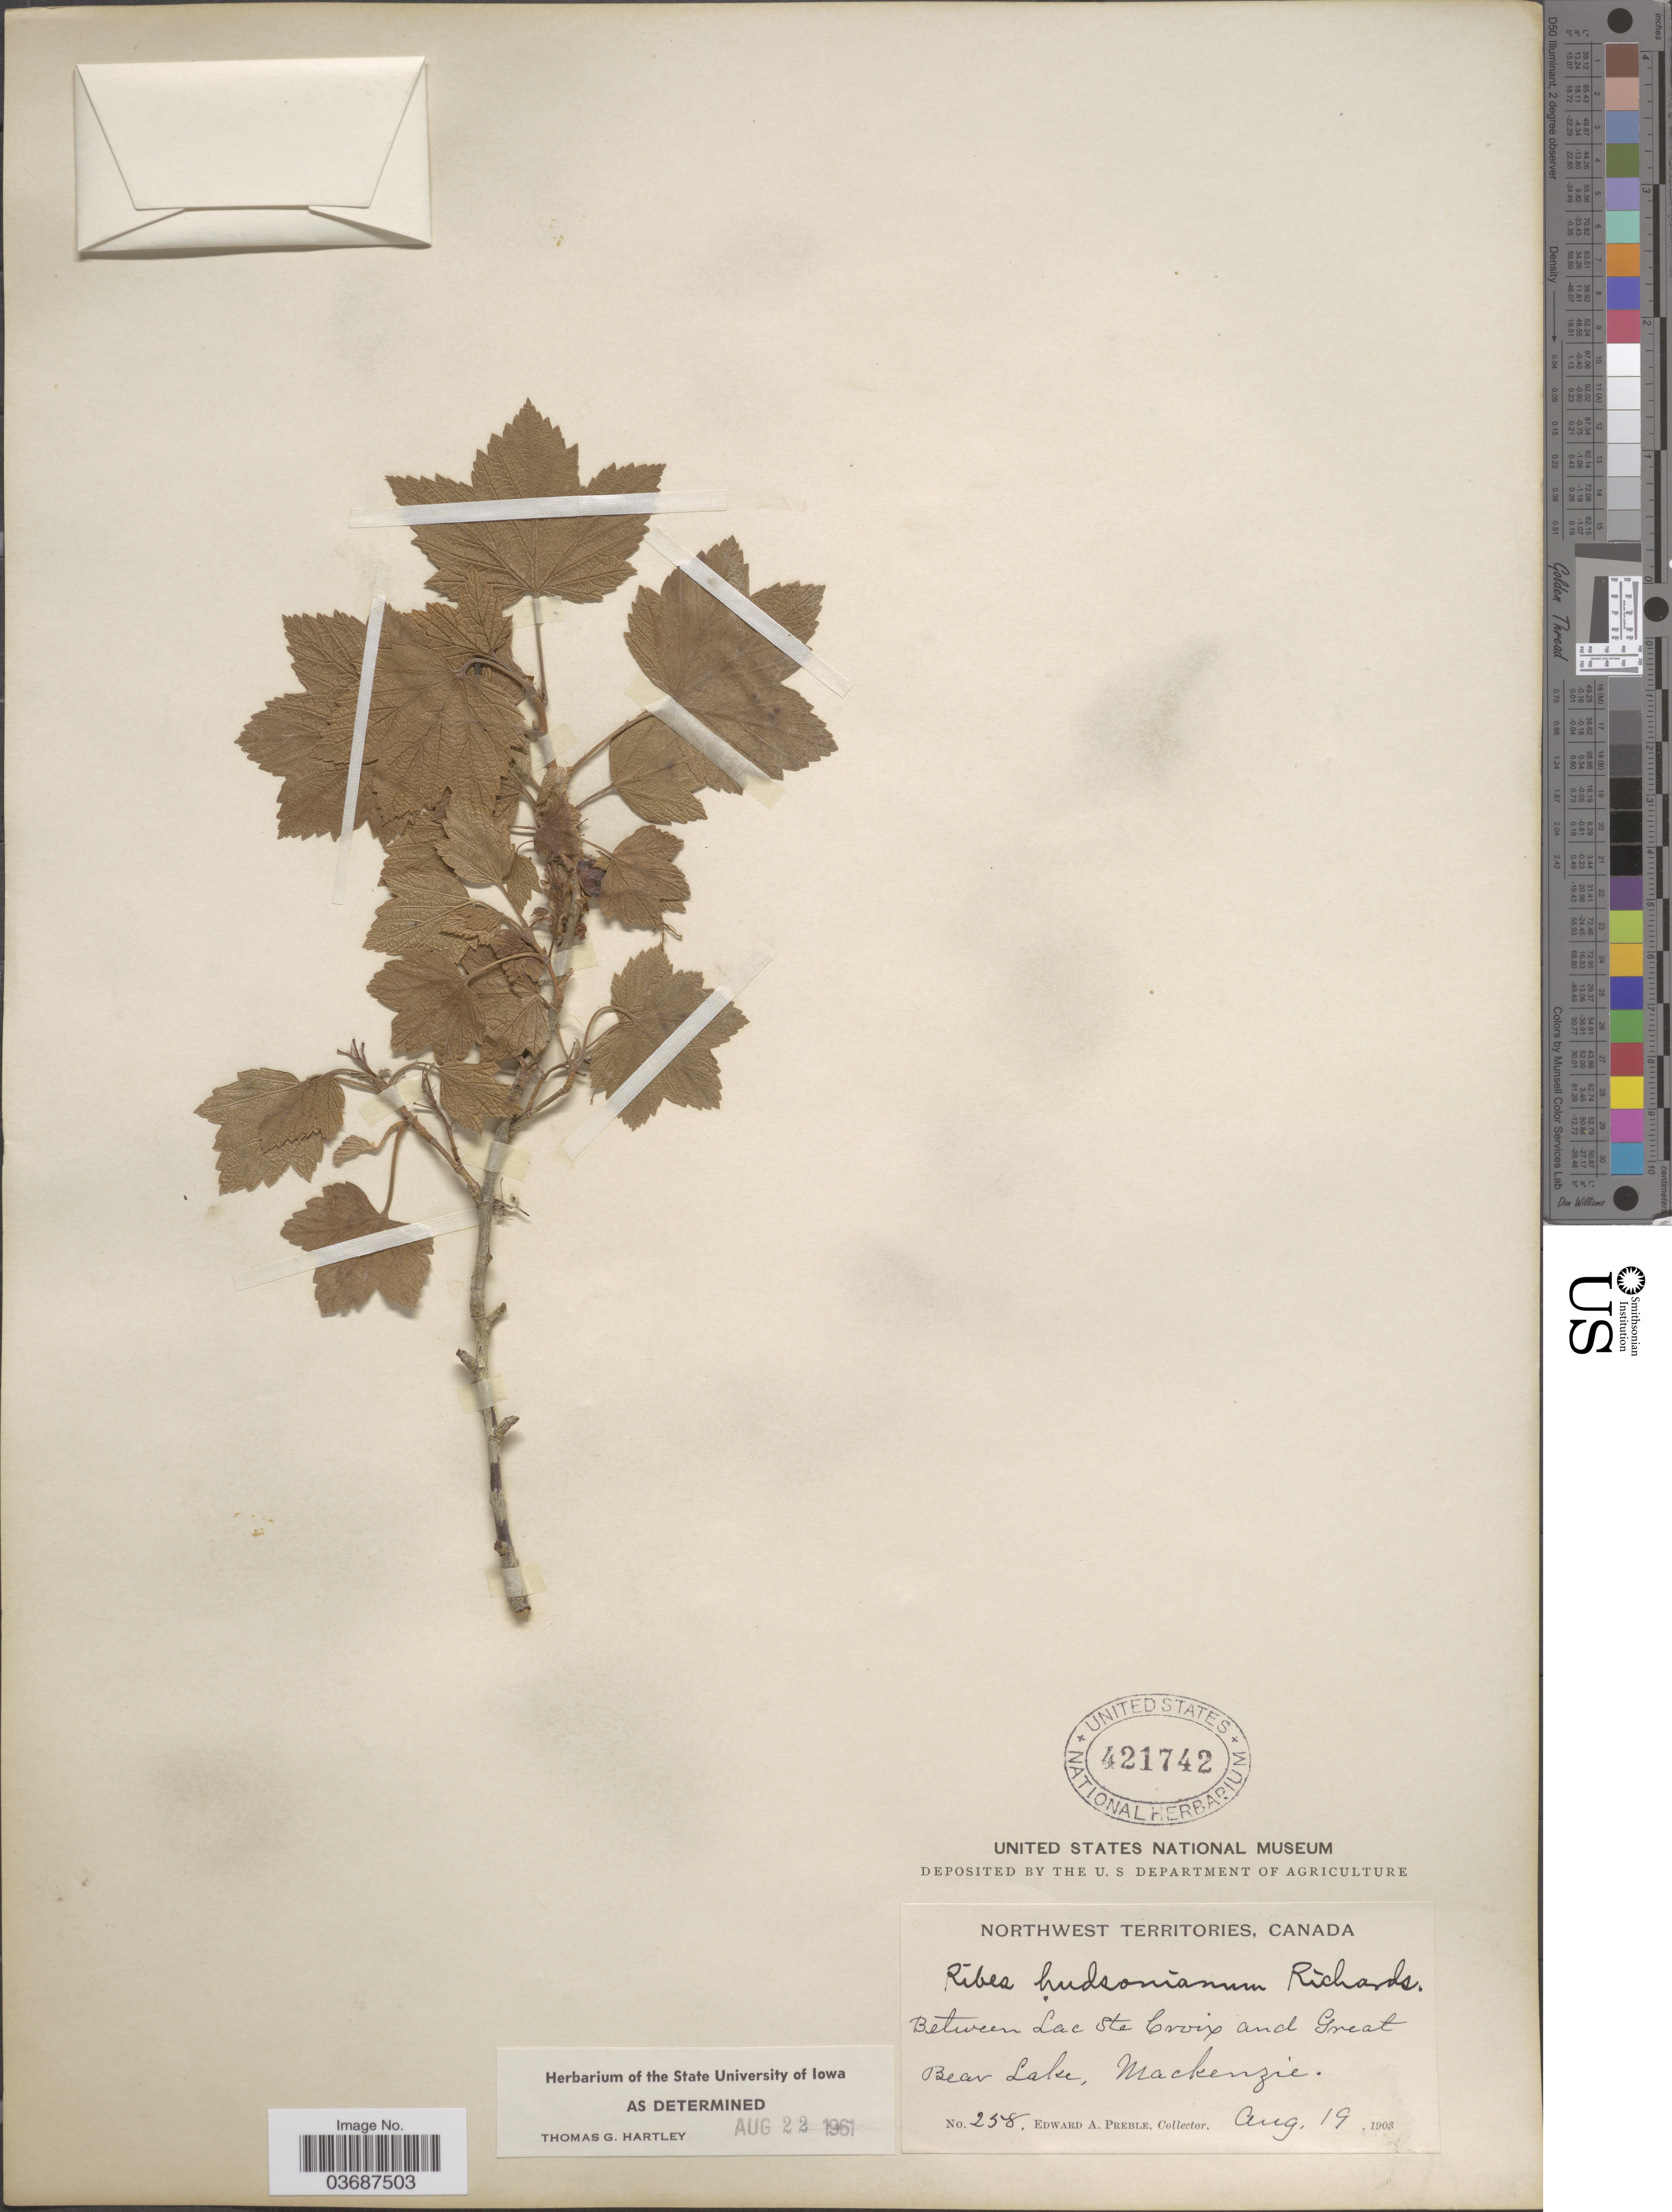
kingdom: Plantae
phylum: Tracheophyta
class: Magnoliopsida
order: Saxifragales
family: Grossulariaceae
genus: Ribes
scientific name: Ribes hudsonianum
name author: Richardson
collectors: E. Preble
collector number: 258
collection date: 1903-08-19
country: Canada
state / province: Northwest Territories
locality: Between Lac Ste Croix and Great Bear Lake, Mackenzie.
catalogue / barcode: US 421742